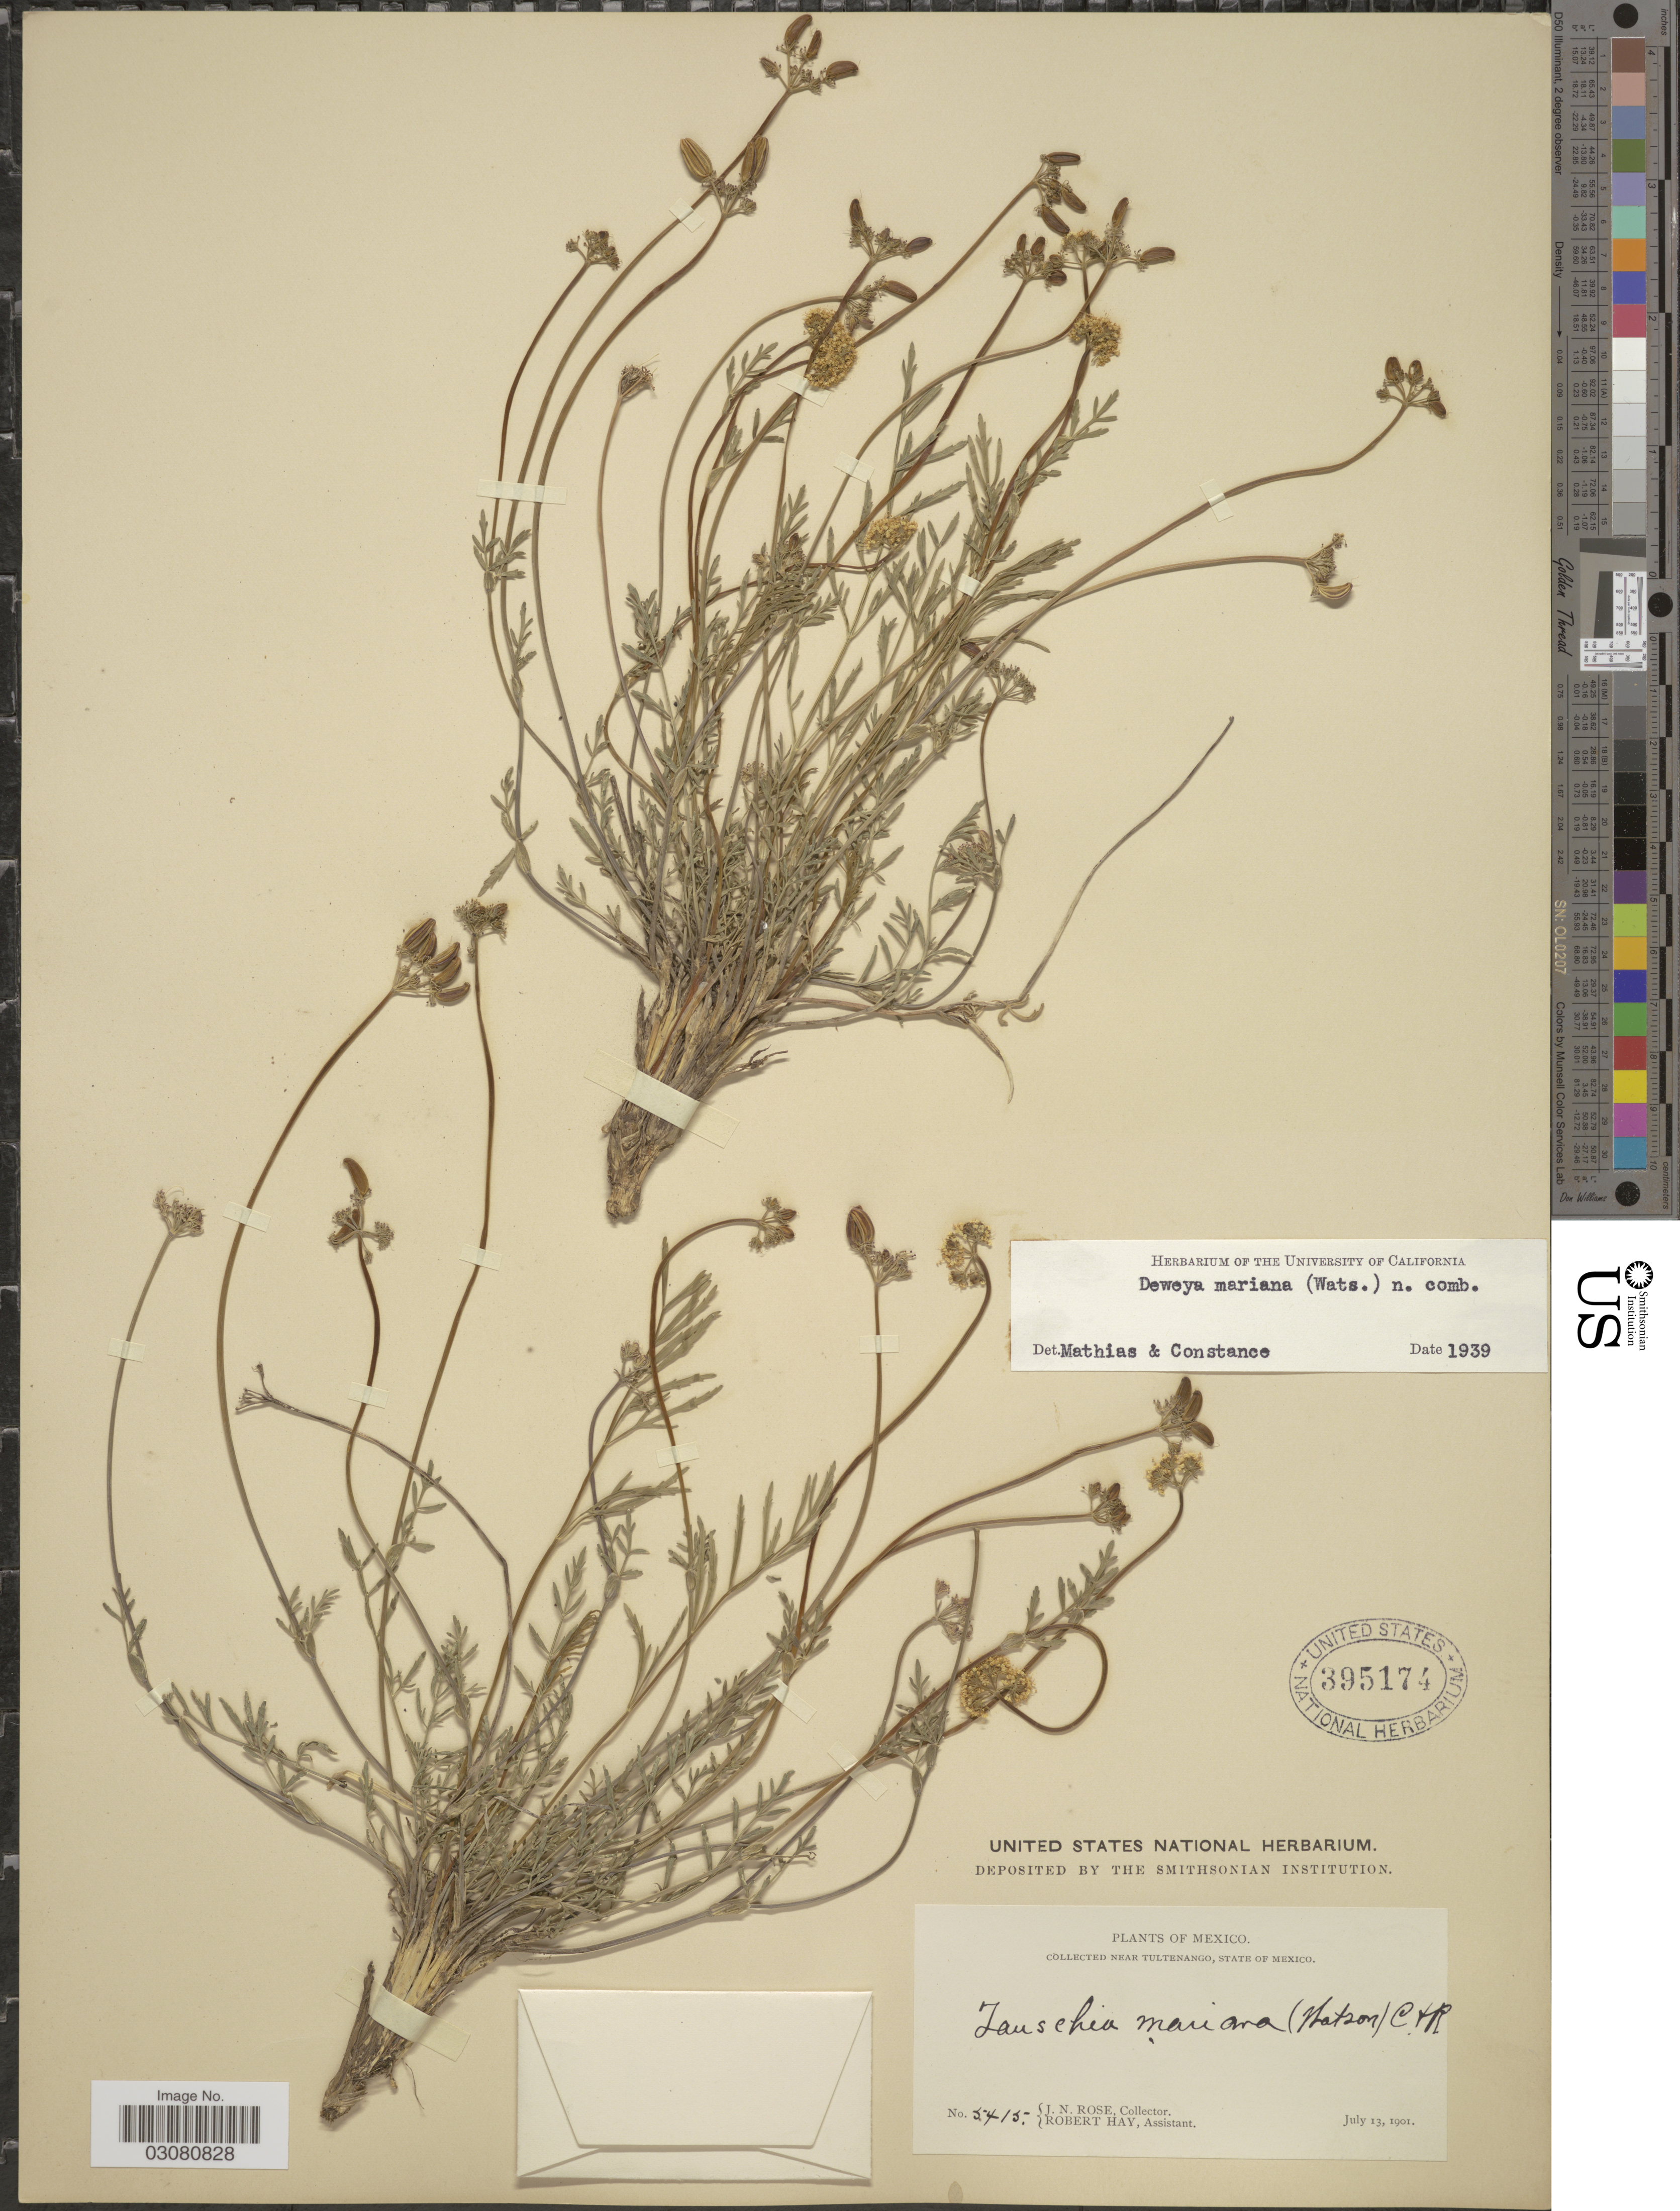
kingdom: Plantae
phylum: Tracheophyta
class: Magnoliopsida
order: Apiales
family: Apiaceae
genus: Tauschia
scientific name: Tauschia mariana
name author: (S. Watson) J.M. Coult. & Rose ex Drude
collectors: J. N. Rose & R. Hay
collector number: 5415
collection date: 1901-07-13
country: Mexico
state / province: México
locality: Near Tultenango.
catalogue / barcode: US 395174